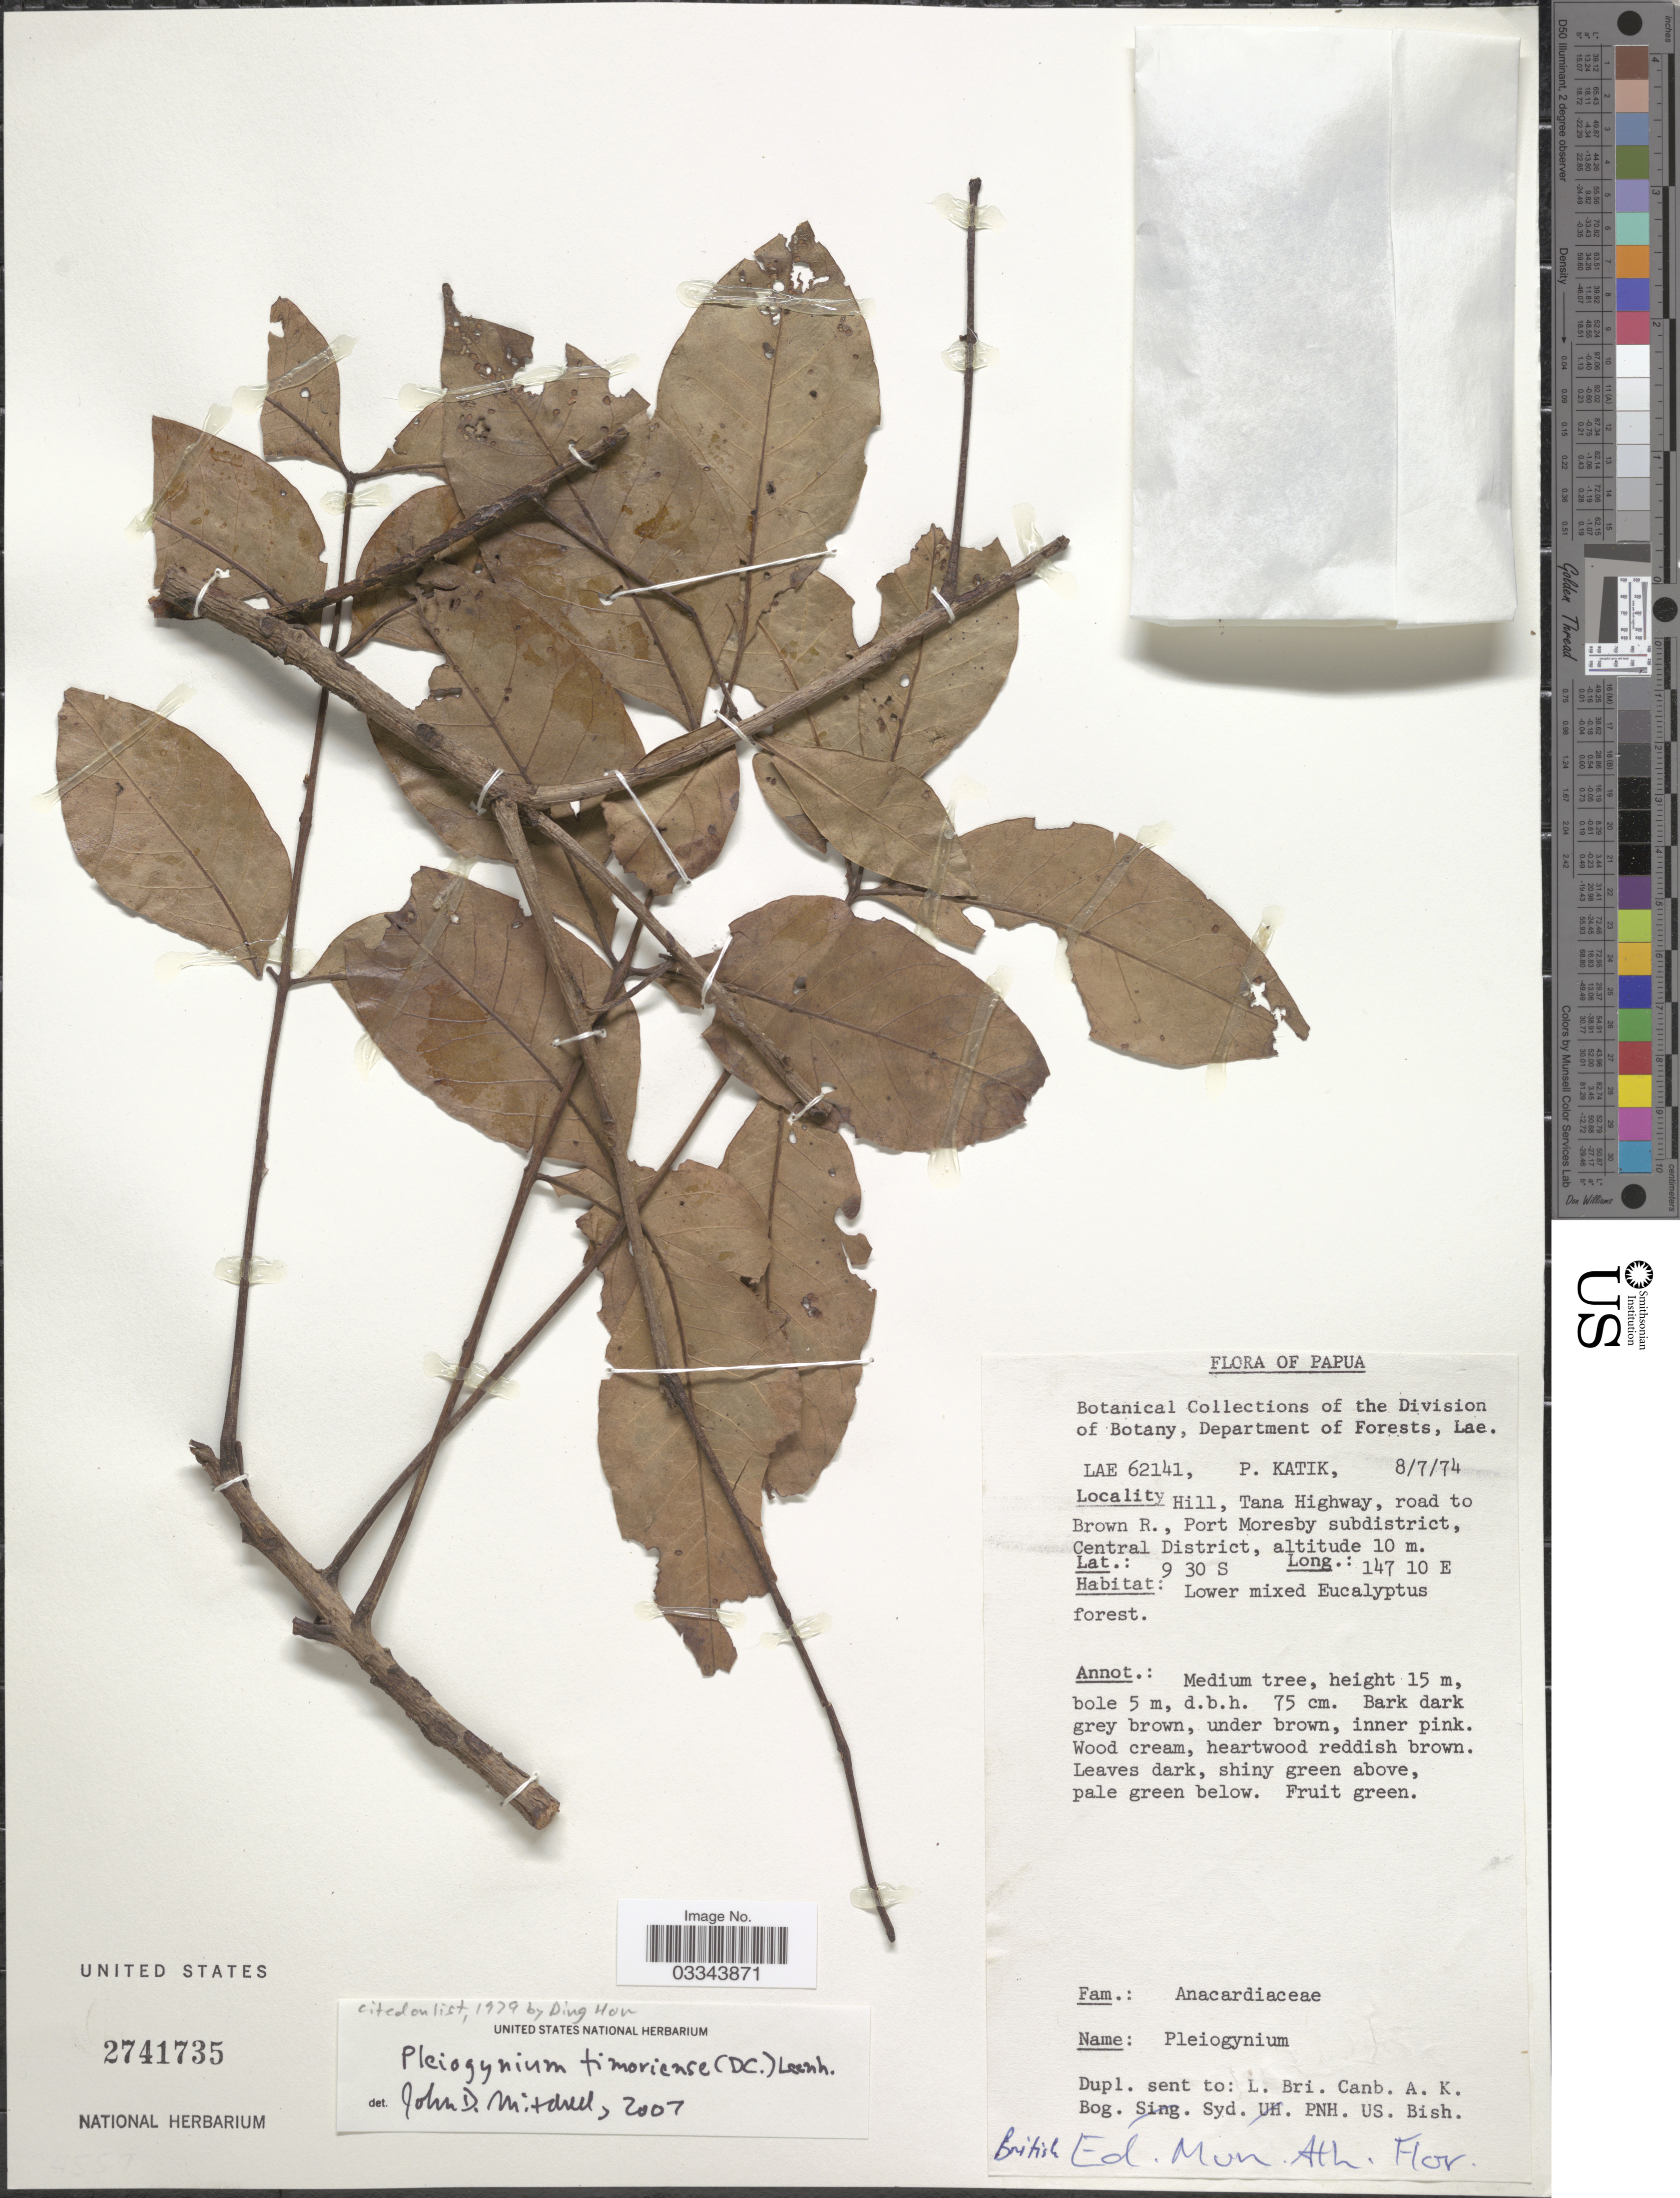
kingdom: Plantae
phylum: Tracheophyta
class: Magnoliopsida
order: Sapindales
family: Anacardiaceae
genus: Pleiogynium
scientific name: Pleiogynium timoriense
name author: (A. DC.) Leenh.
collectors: P. Katik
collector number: LAE62141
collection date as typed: Transcribed d/m/y: 8/7/74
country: Papua New Guinea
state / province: Central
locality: Papua, Hill, Tana Highway, road to Brown R., Port Moresby subdistrict, Central District.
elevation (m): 10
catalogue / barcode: US 2741735